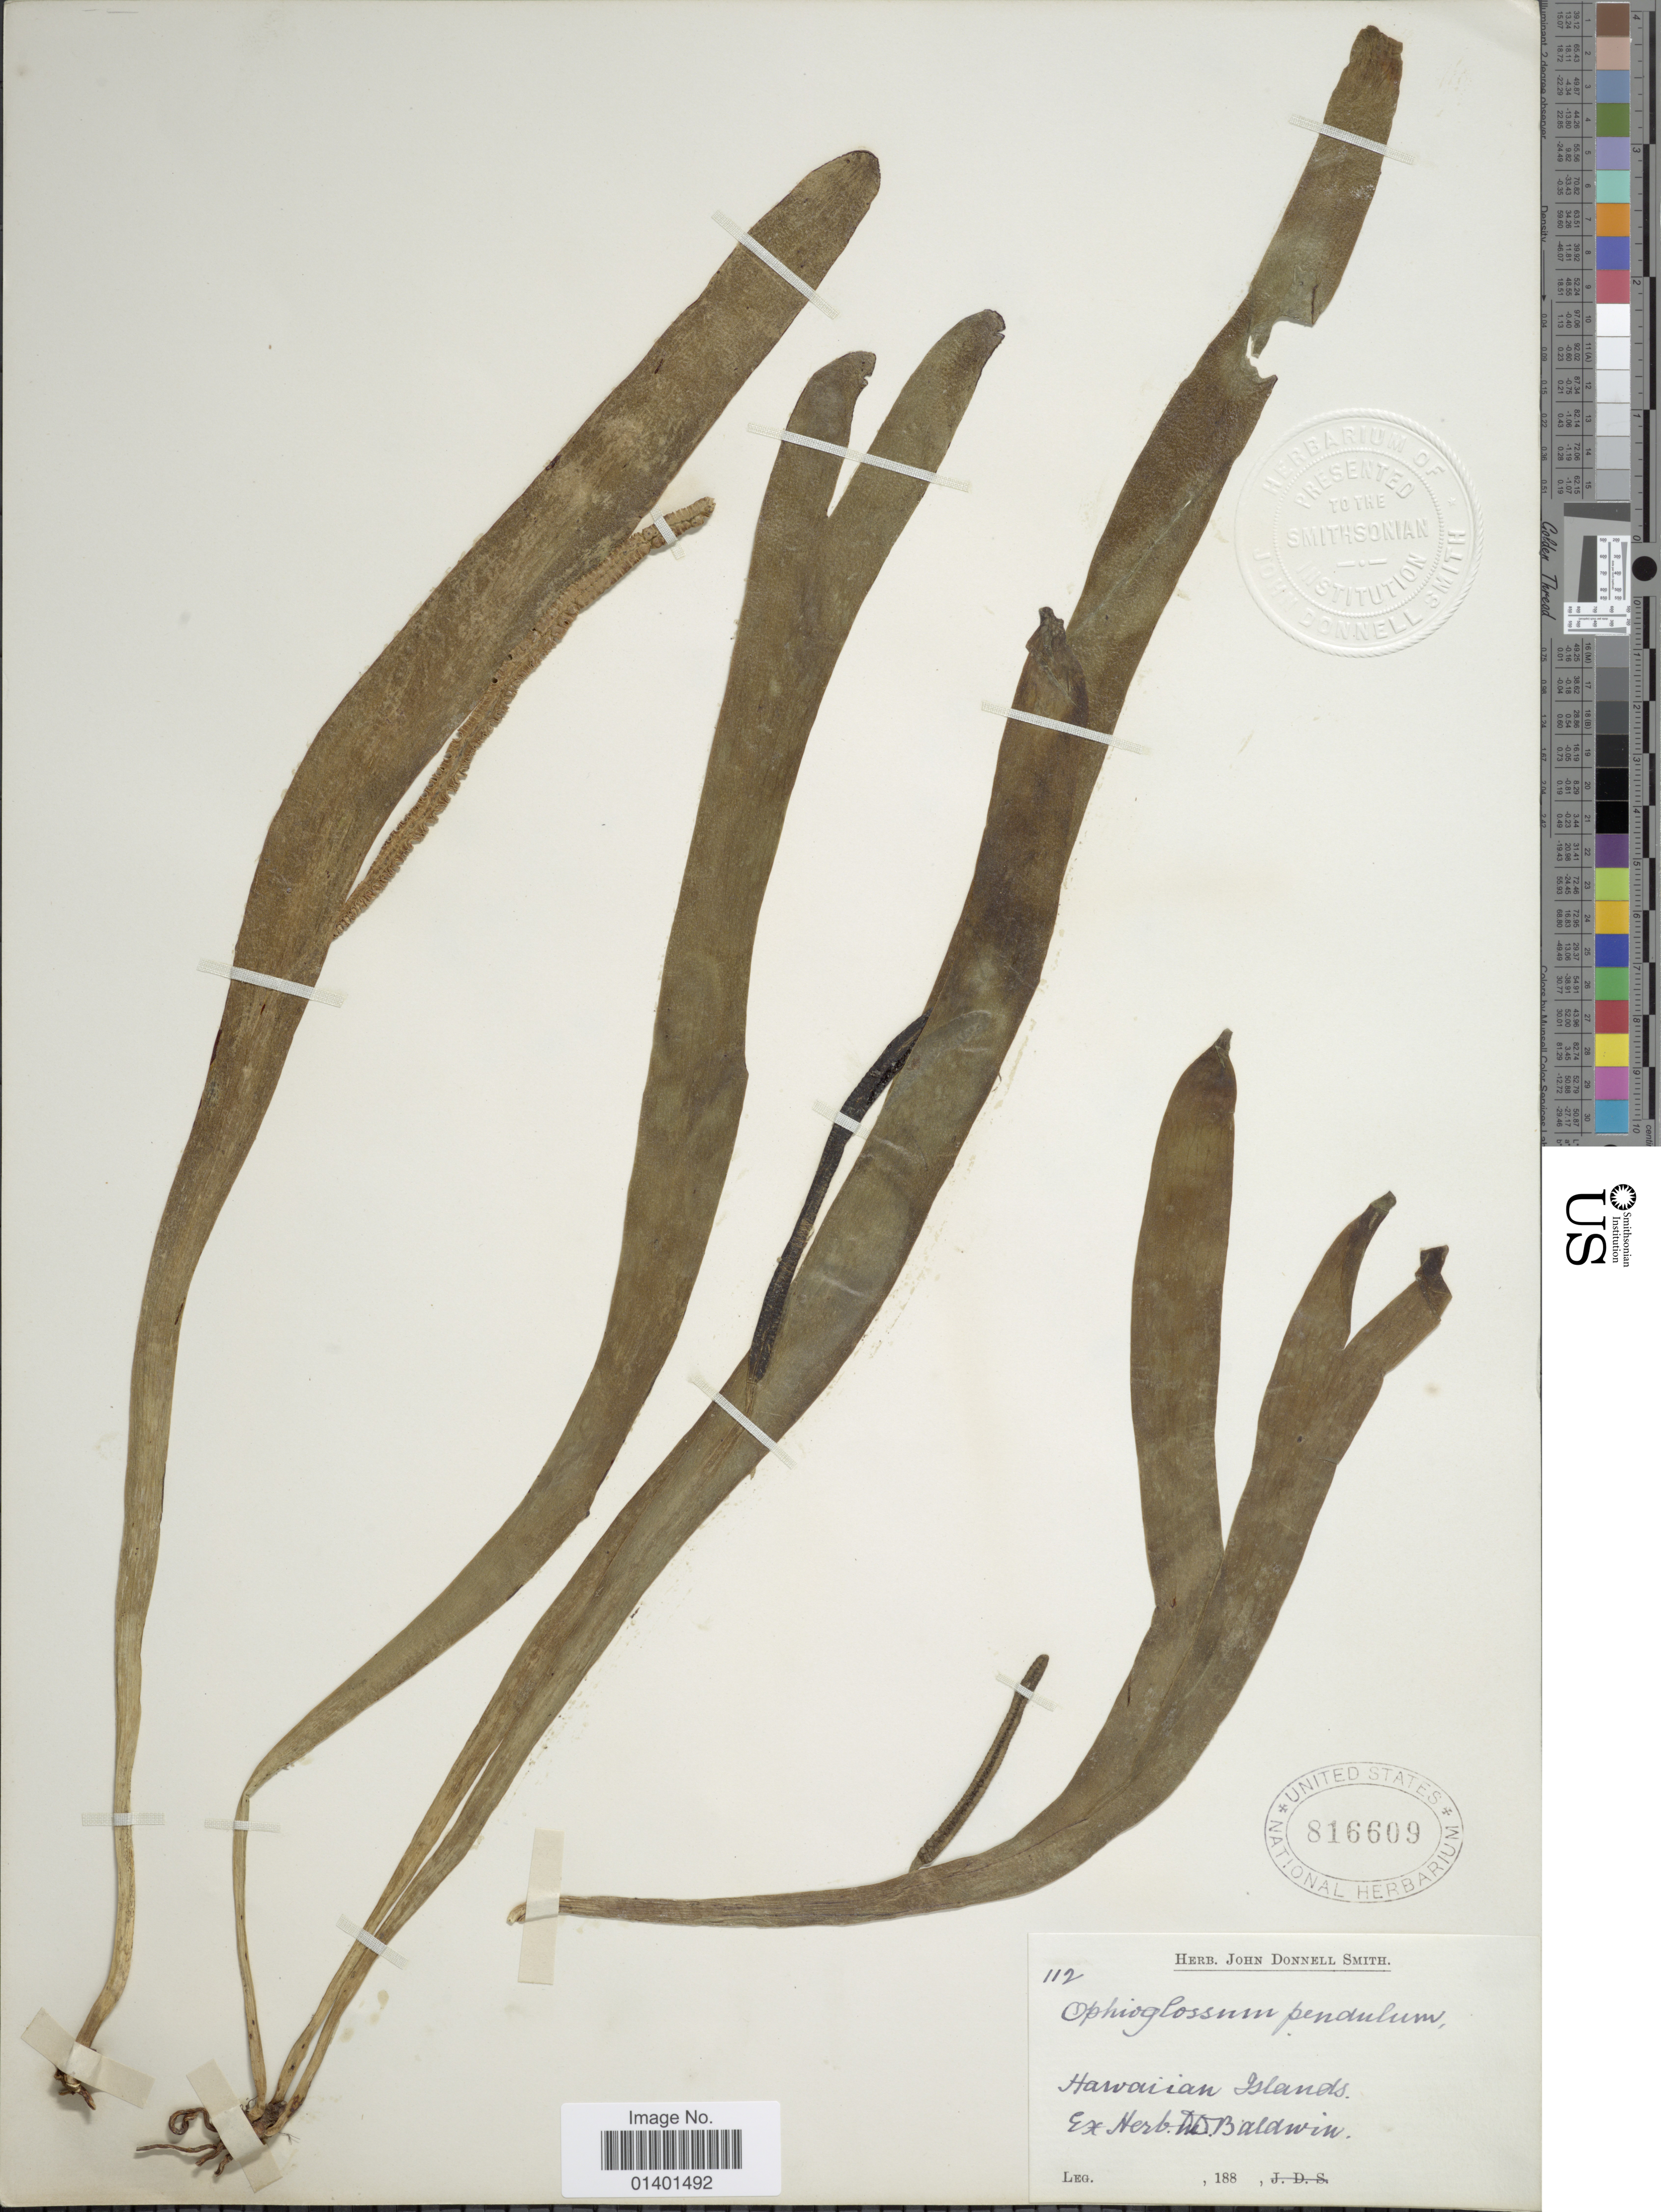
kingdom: Plantae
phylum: Tracheophyta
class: Polypodiopsida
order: Ophioglossales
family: Ophioglossaceae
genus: Ophioderma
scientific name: Ophioderma pendulum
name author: (L.) C. Presl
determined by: Wagner, W. L., (BOT), Smithsonian Institution - National Museum of Natural History (UNITED STATES)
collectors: D. Baldwin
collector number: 112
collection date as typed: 188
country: United States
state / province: Hawaii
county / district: Hawaii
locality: Hawaiian islands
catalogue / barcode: US 816609